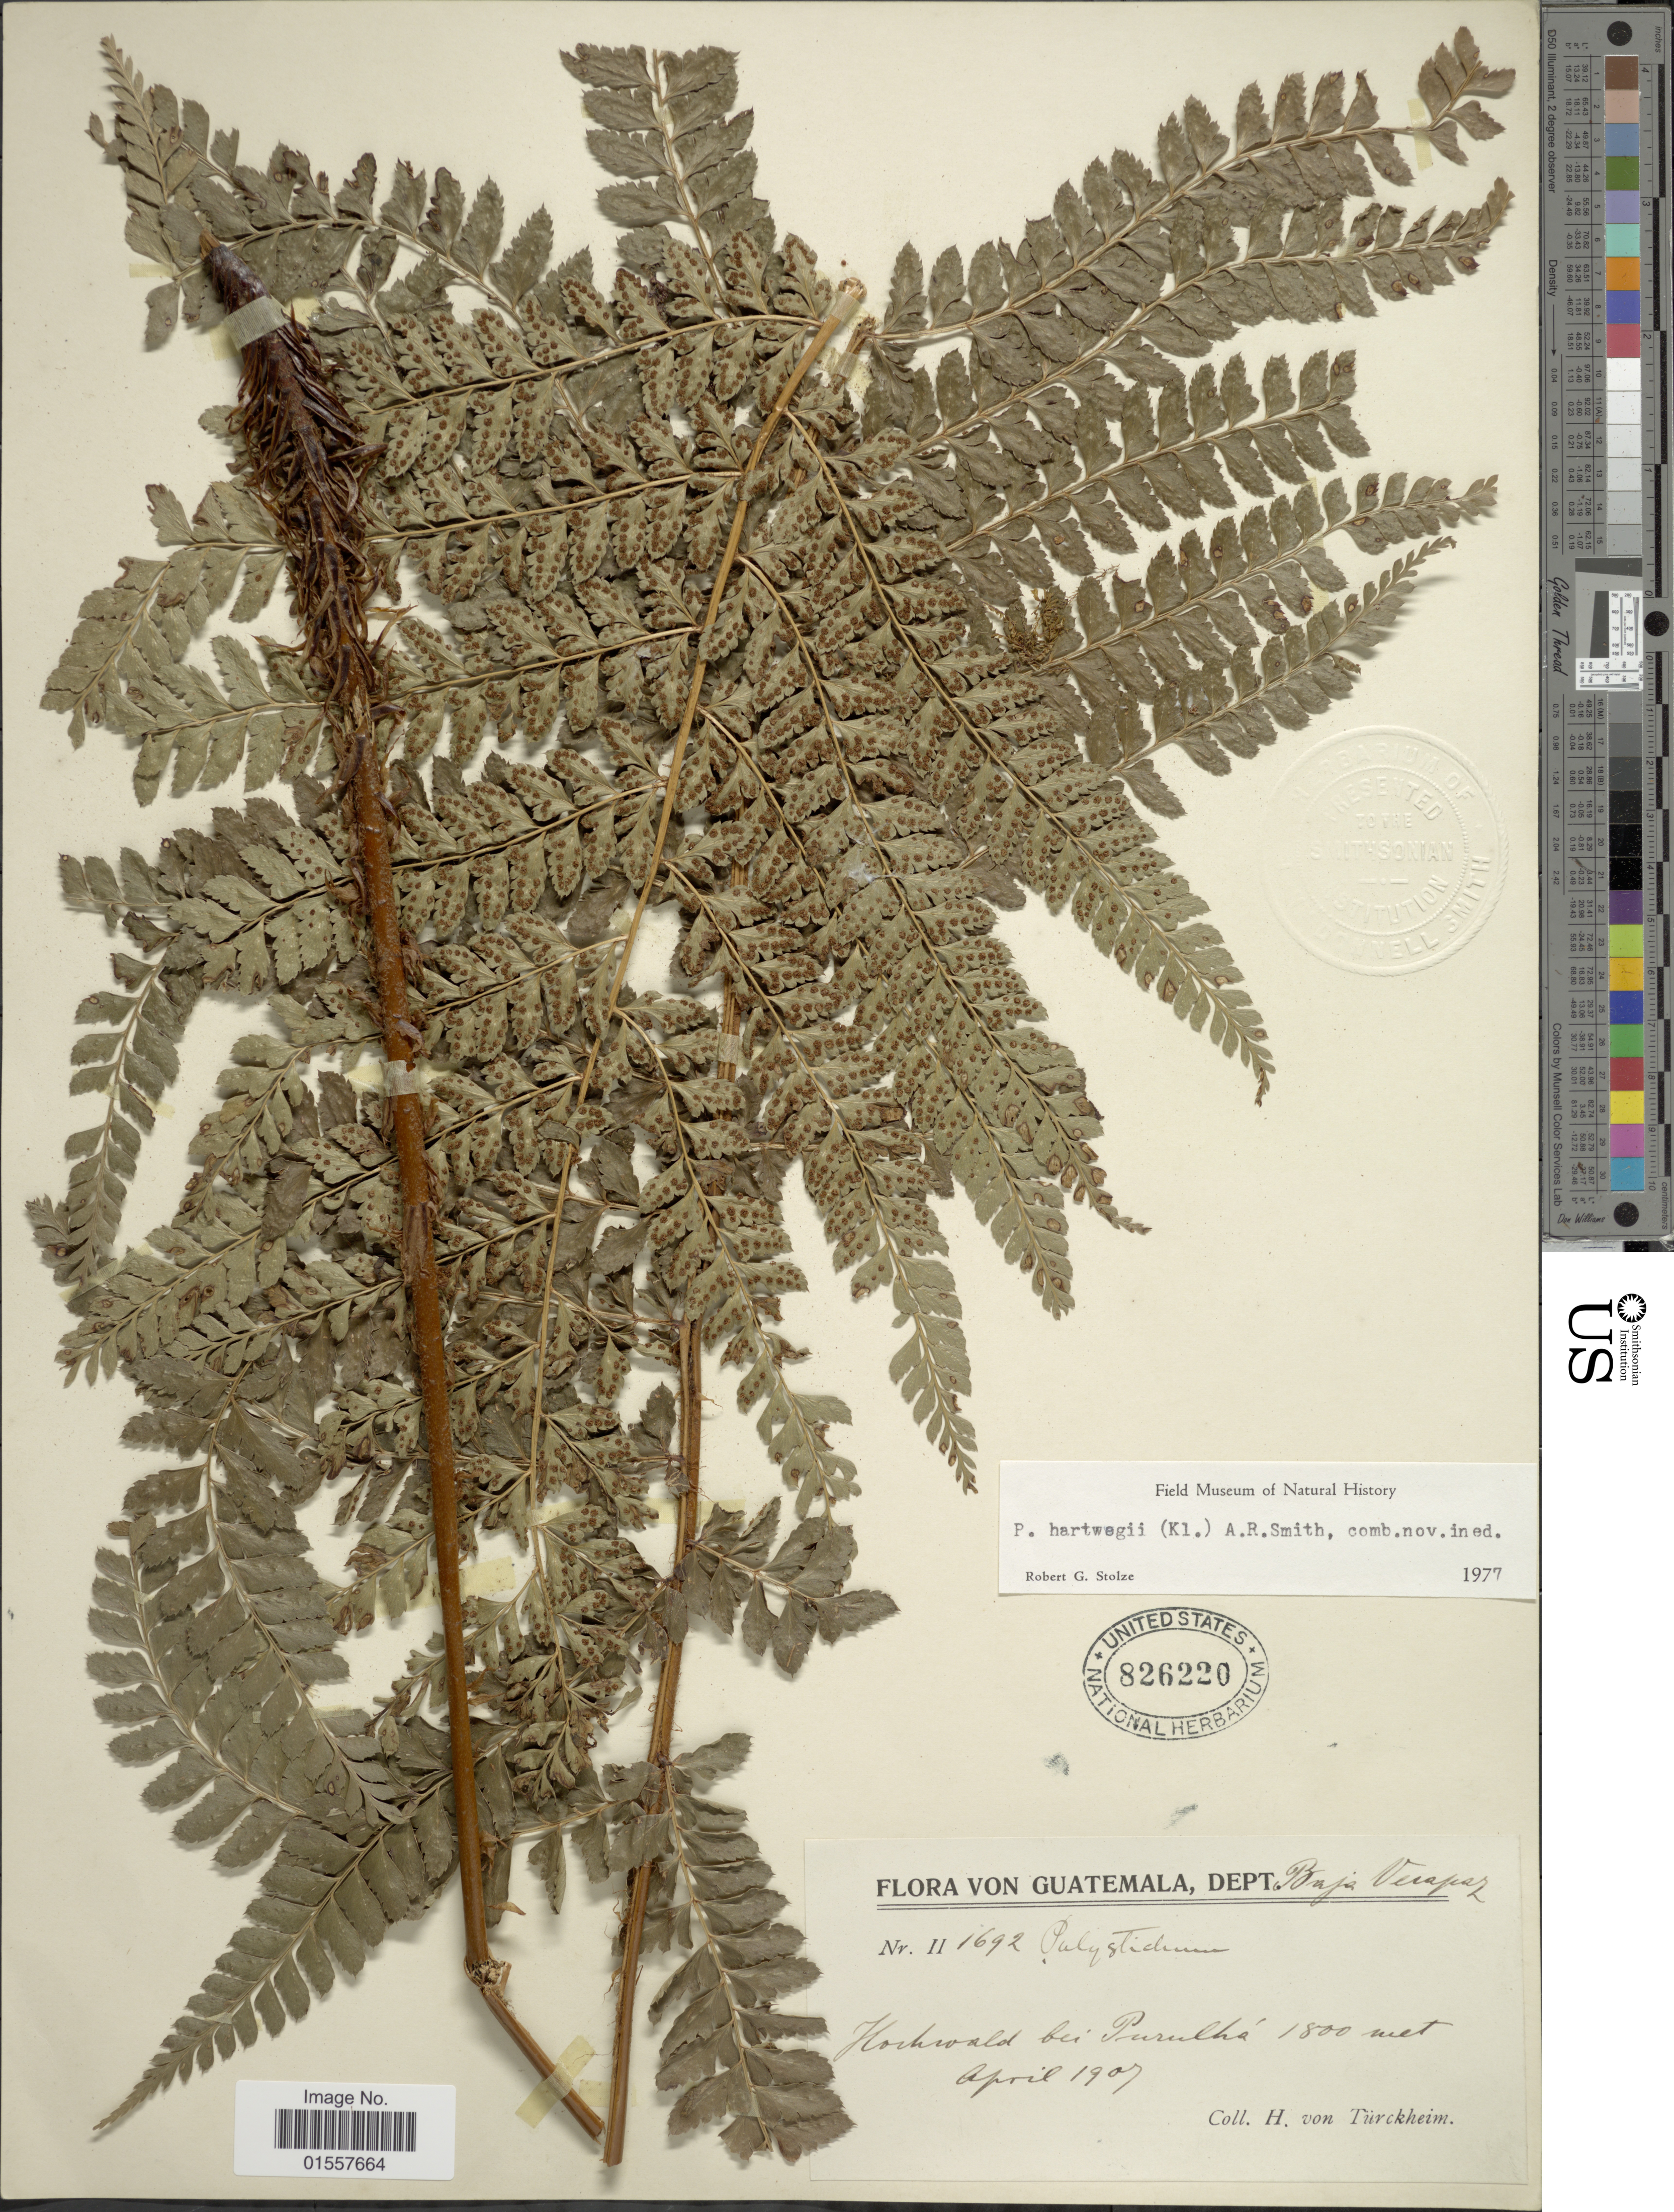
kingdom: Plantae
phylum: Tracheophyta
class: Polypodiopsida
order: Polypodiales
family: Dryopteridaceae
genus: Polystichum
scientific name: Polystichum hartwegii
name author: (Klotzsch) Hieron.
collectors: H. von Türckheim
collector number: II1692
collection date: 1907-04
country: Guatemala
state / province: Baja Verapaz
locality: Hochwald bei Purulhá [high forest at Purulhá]. Dept. Baja Verapaz.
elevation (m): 1800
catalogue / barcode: US 826220